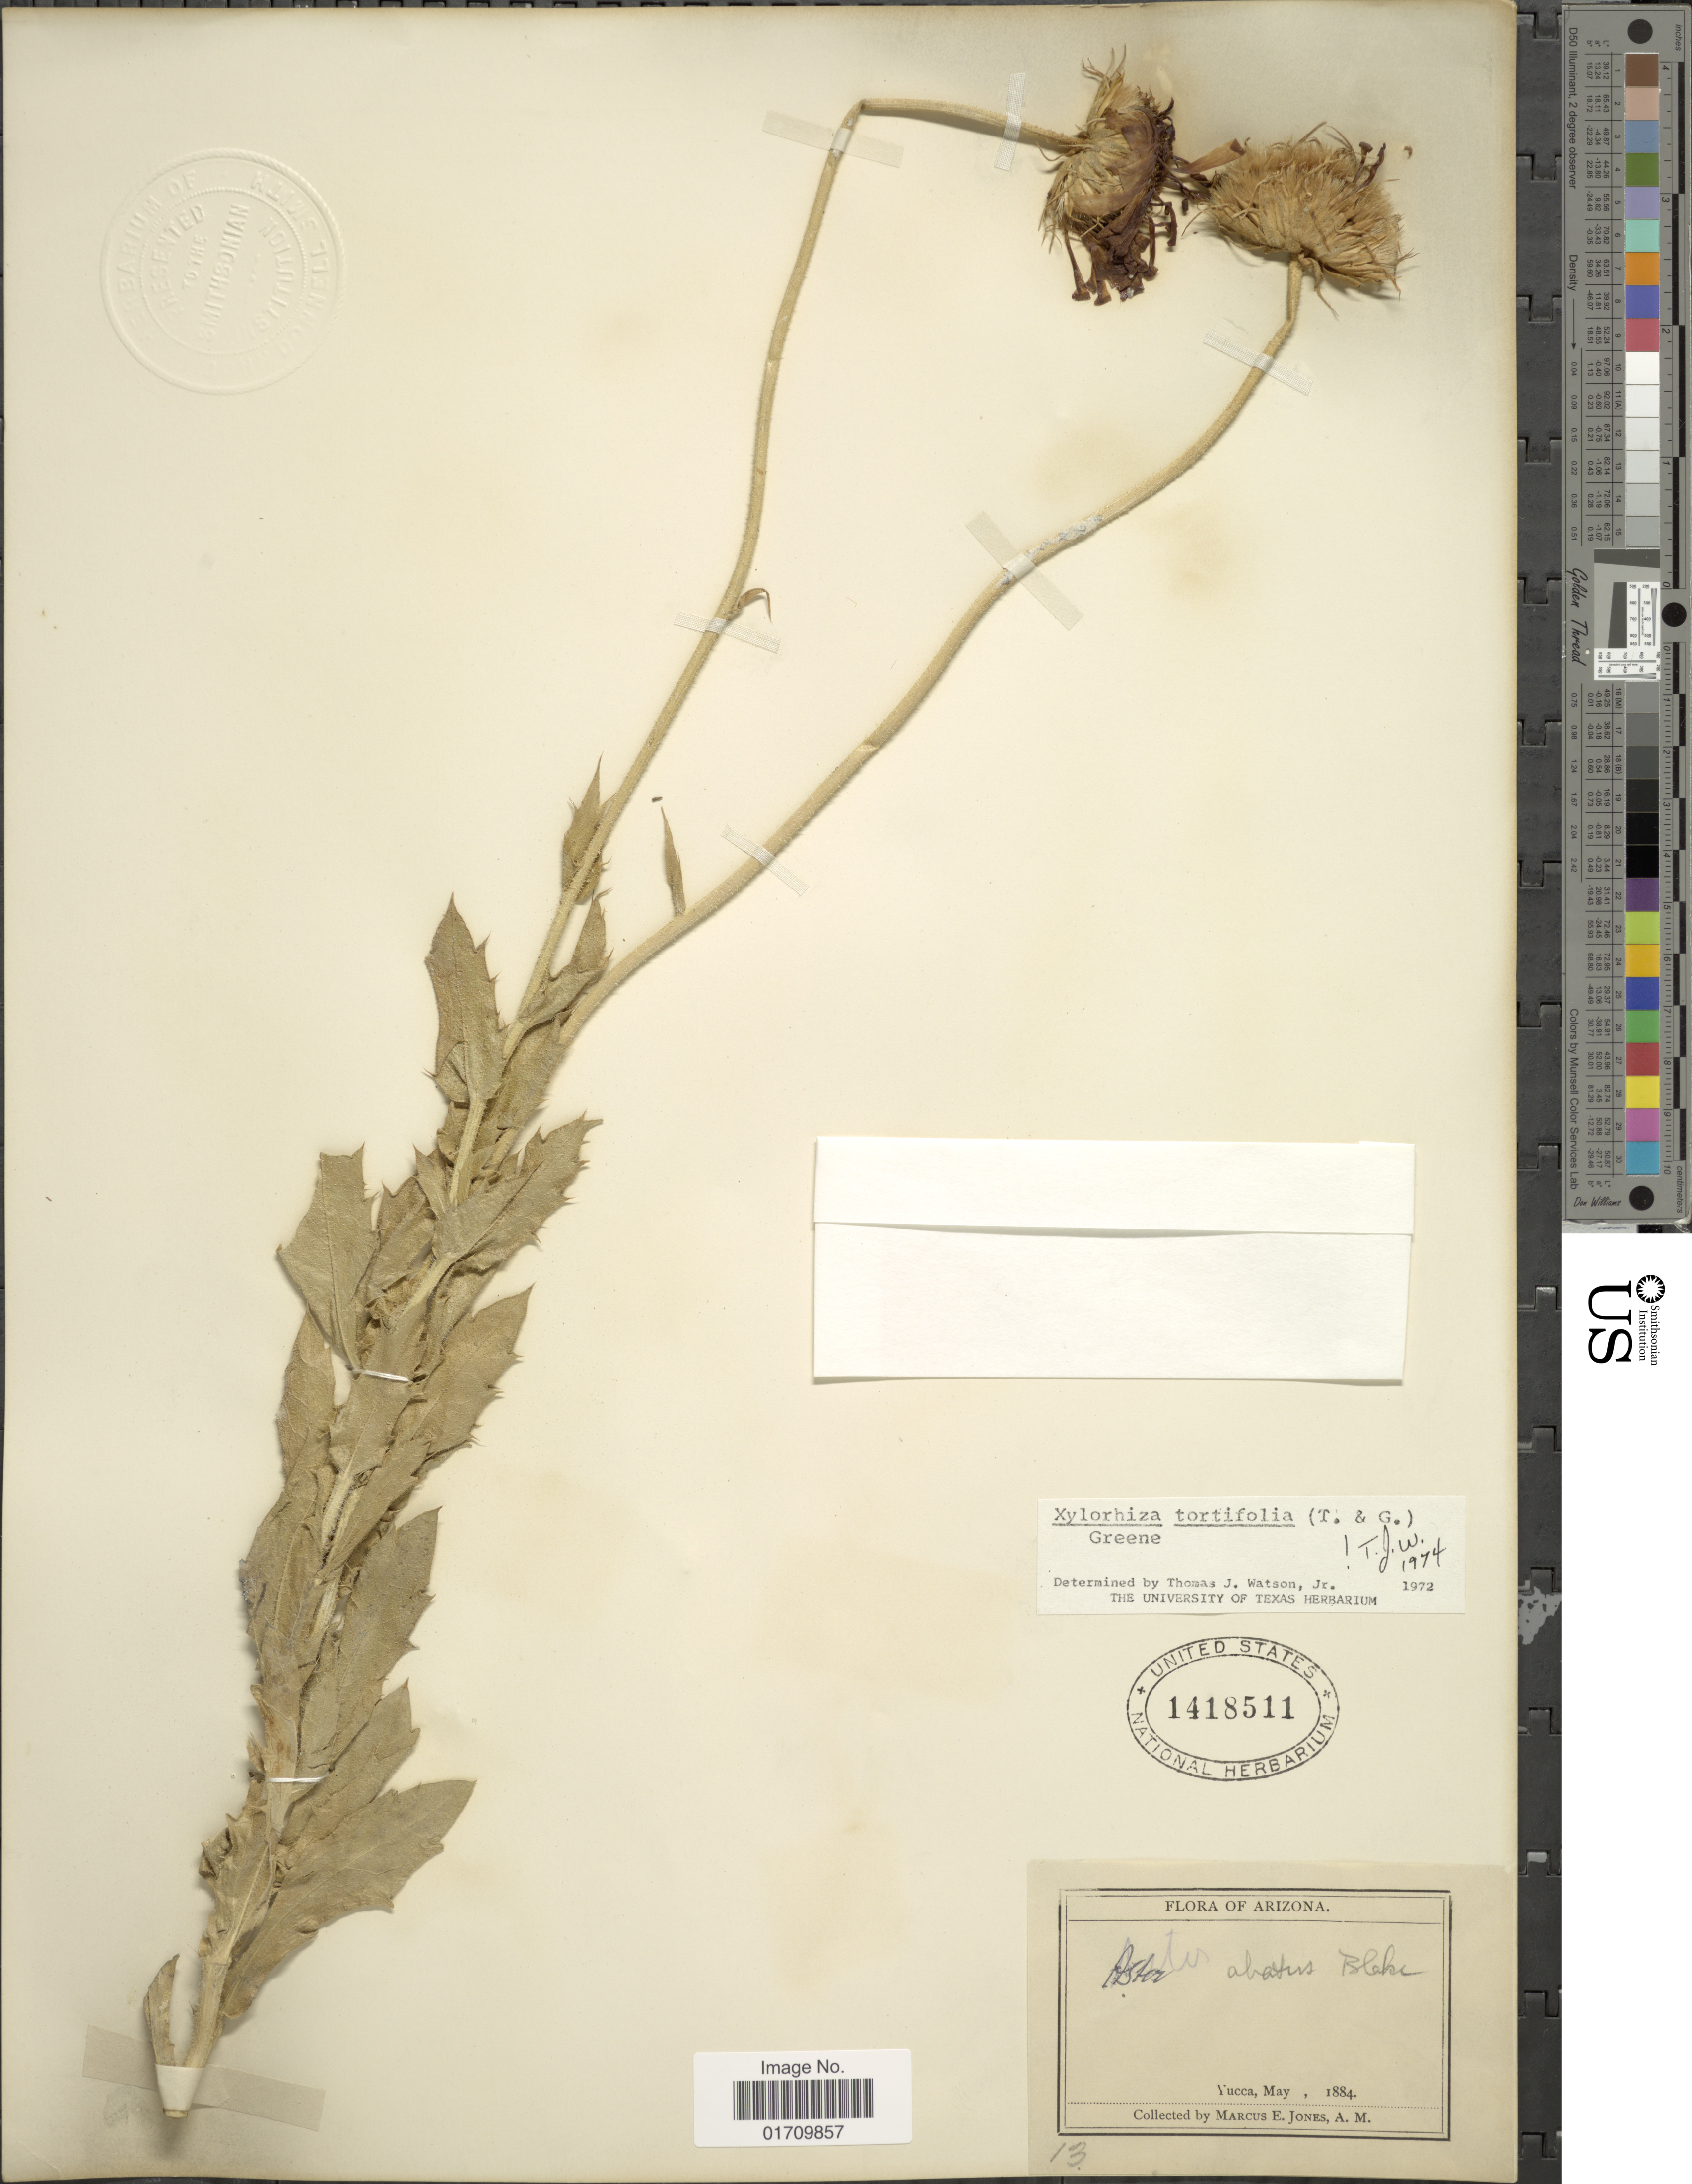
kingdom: Plantae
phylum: Tracheophyta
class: Magnoliopsida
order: Asterales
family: Asteraceae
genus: Xylorhiza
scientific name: Xylorhiza tortifolia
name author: (Torr. & A. Gray) Greene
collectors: M. E. Jones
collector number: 13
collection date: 1884-05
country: United States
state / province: Arizona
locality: Yucca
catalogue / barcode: US 1418511